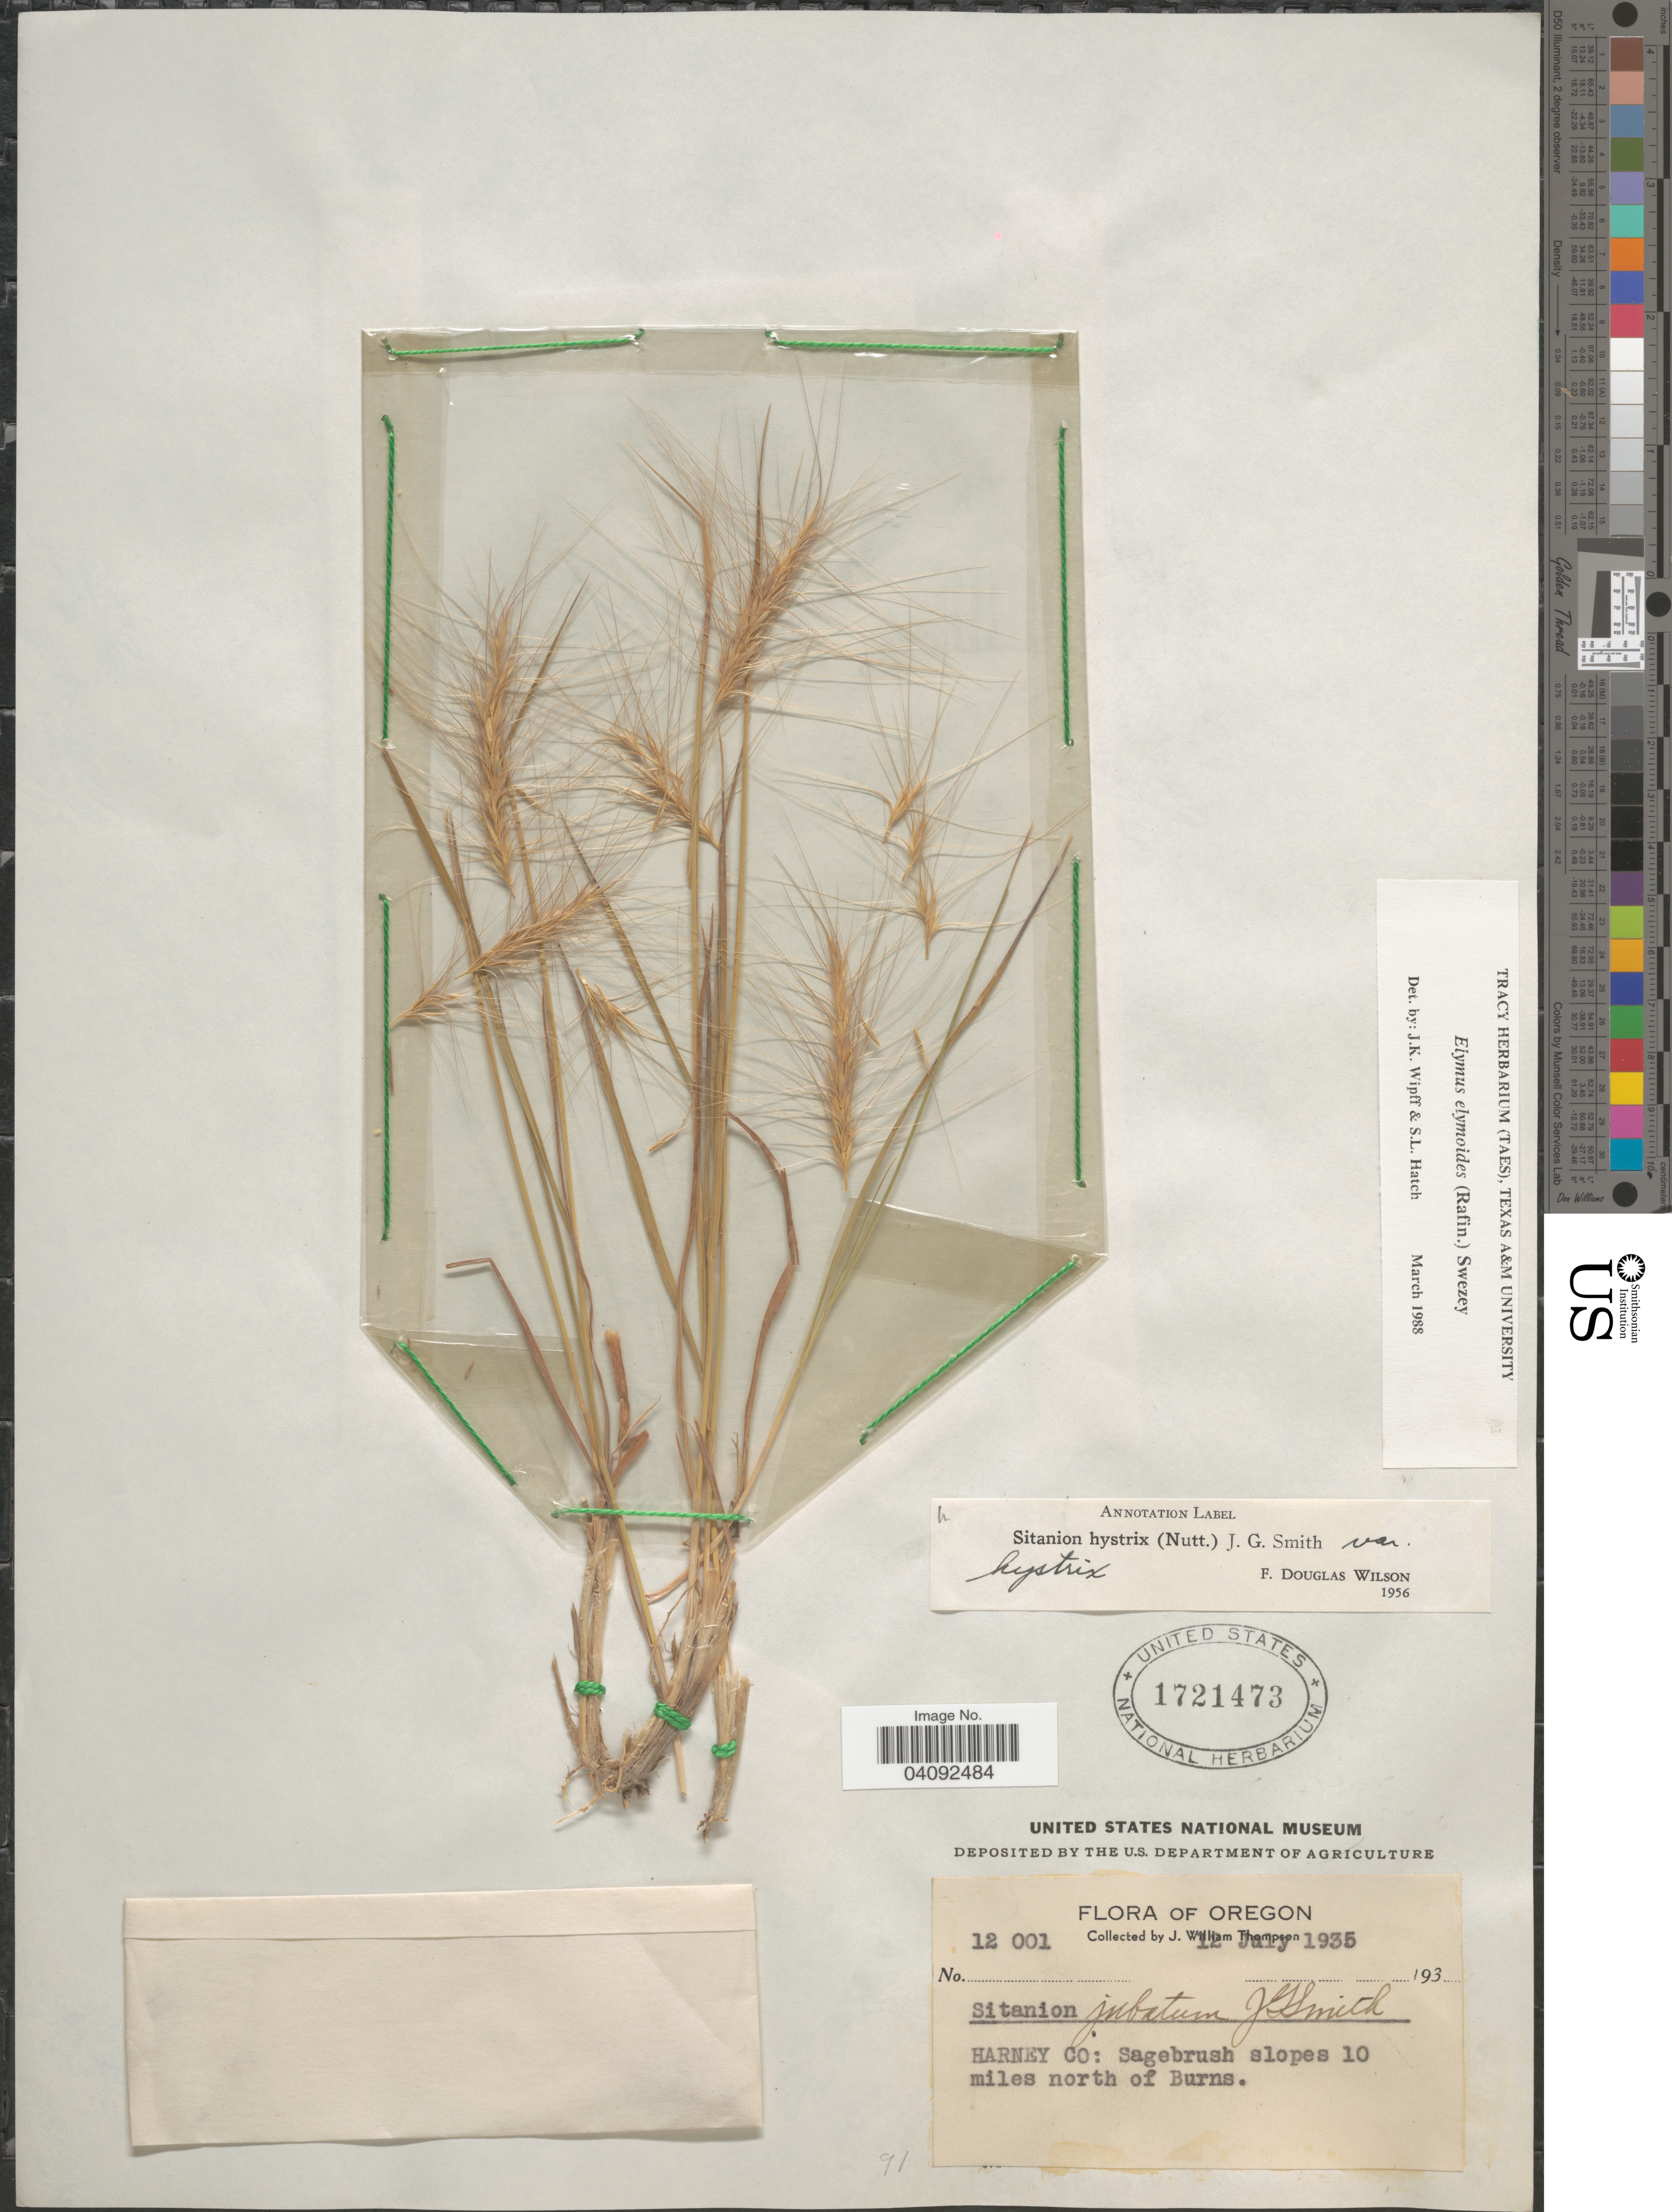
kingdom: Plantae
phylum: Tracheophyta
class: Liliopsida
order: Poales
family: Poaceae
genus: Elymus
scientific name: Elymus elymoides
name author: (Raf.) Swezey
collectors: J. W. Thompson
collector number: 12001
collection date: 1935-07-12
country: United States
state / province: Oregon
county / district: Harney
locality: Harney Co: Sagebrush slopes 10 miles north of Burns.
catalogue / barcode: US 1721473